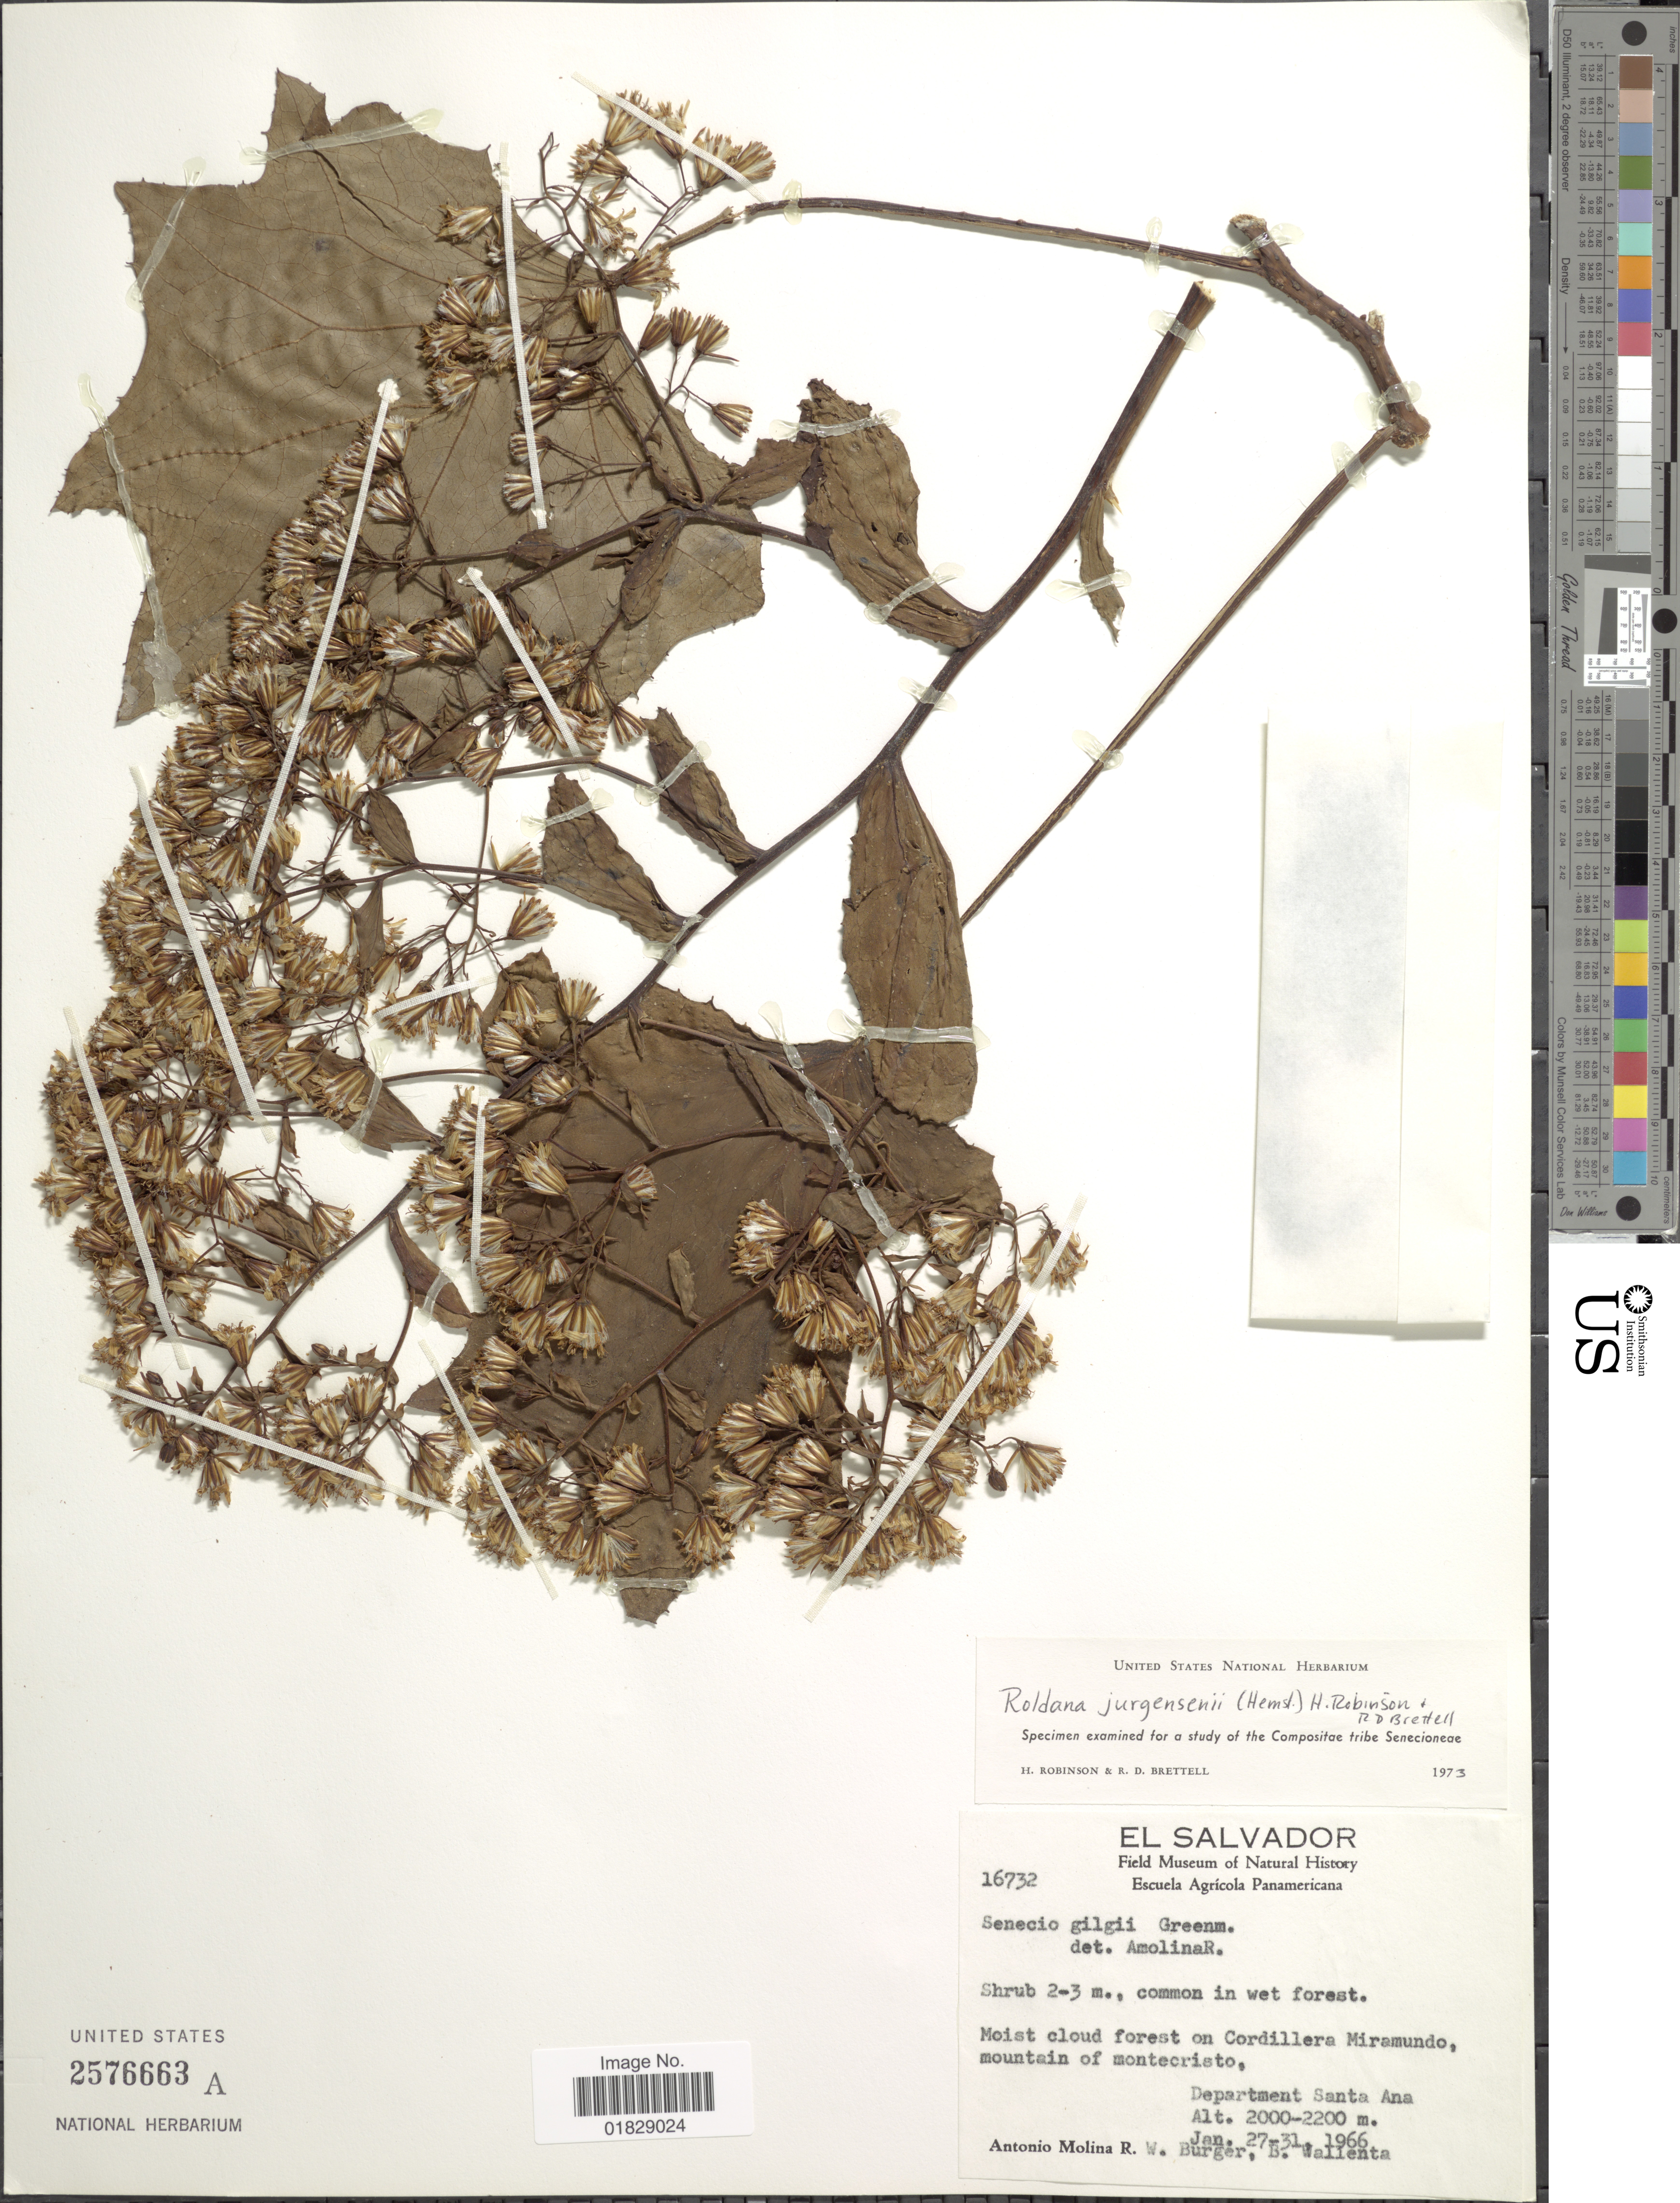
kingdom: Plantae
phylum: Tracheophyta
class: Magnoliopsida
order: Asterales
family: Asteraceae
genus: Roldana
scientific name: Roldana jurgensenii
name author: (Hemsl.) H. Rob. & Brettell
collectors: A. Molina R., W. Burger & B. Wallenta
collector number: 16732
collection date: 1966-01-27/1966-01-31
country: El Salvador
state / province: Santa Ana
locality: Moist cloud forest on Cordillera Miramundo, mountain of montecristo, Department Santa Ana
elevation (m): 2000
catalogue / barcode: US 2576663A